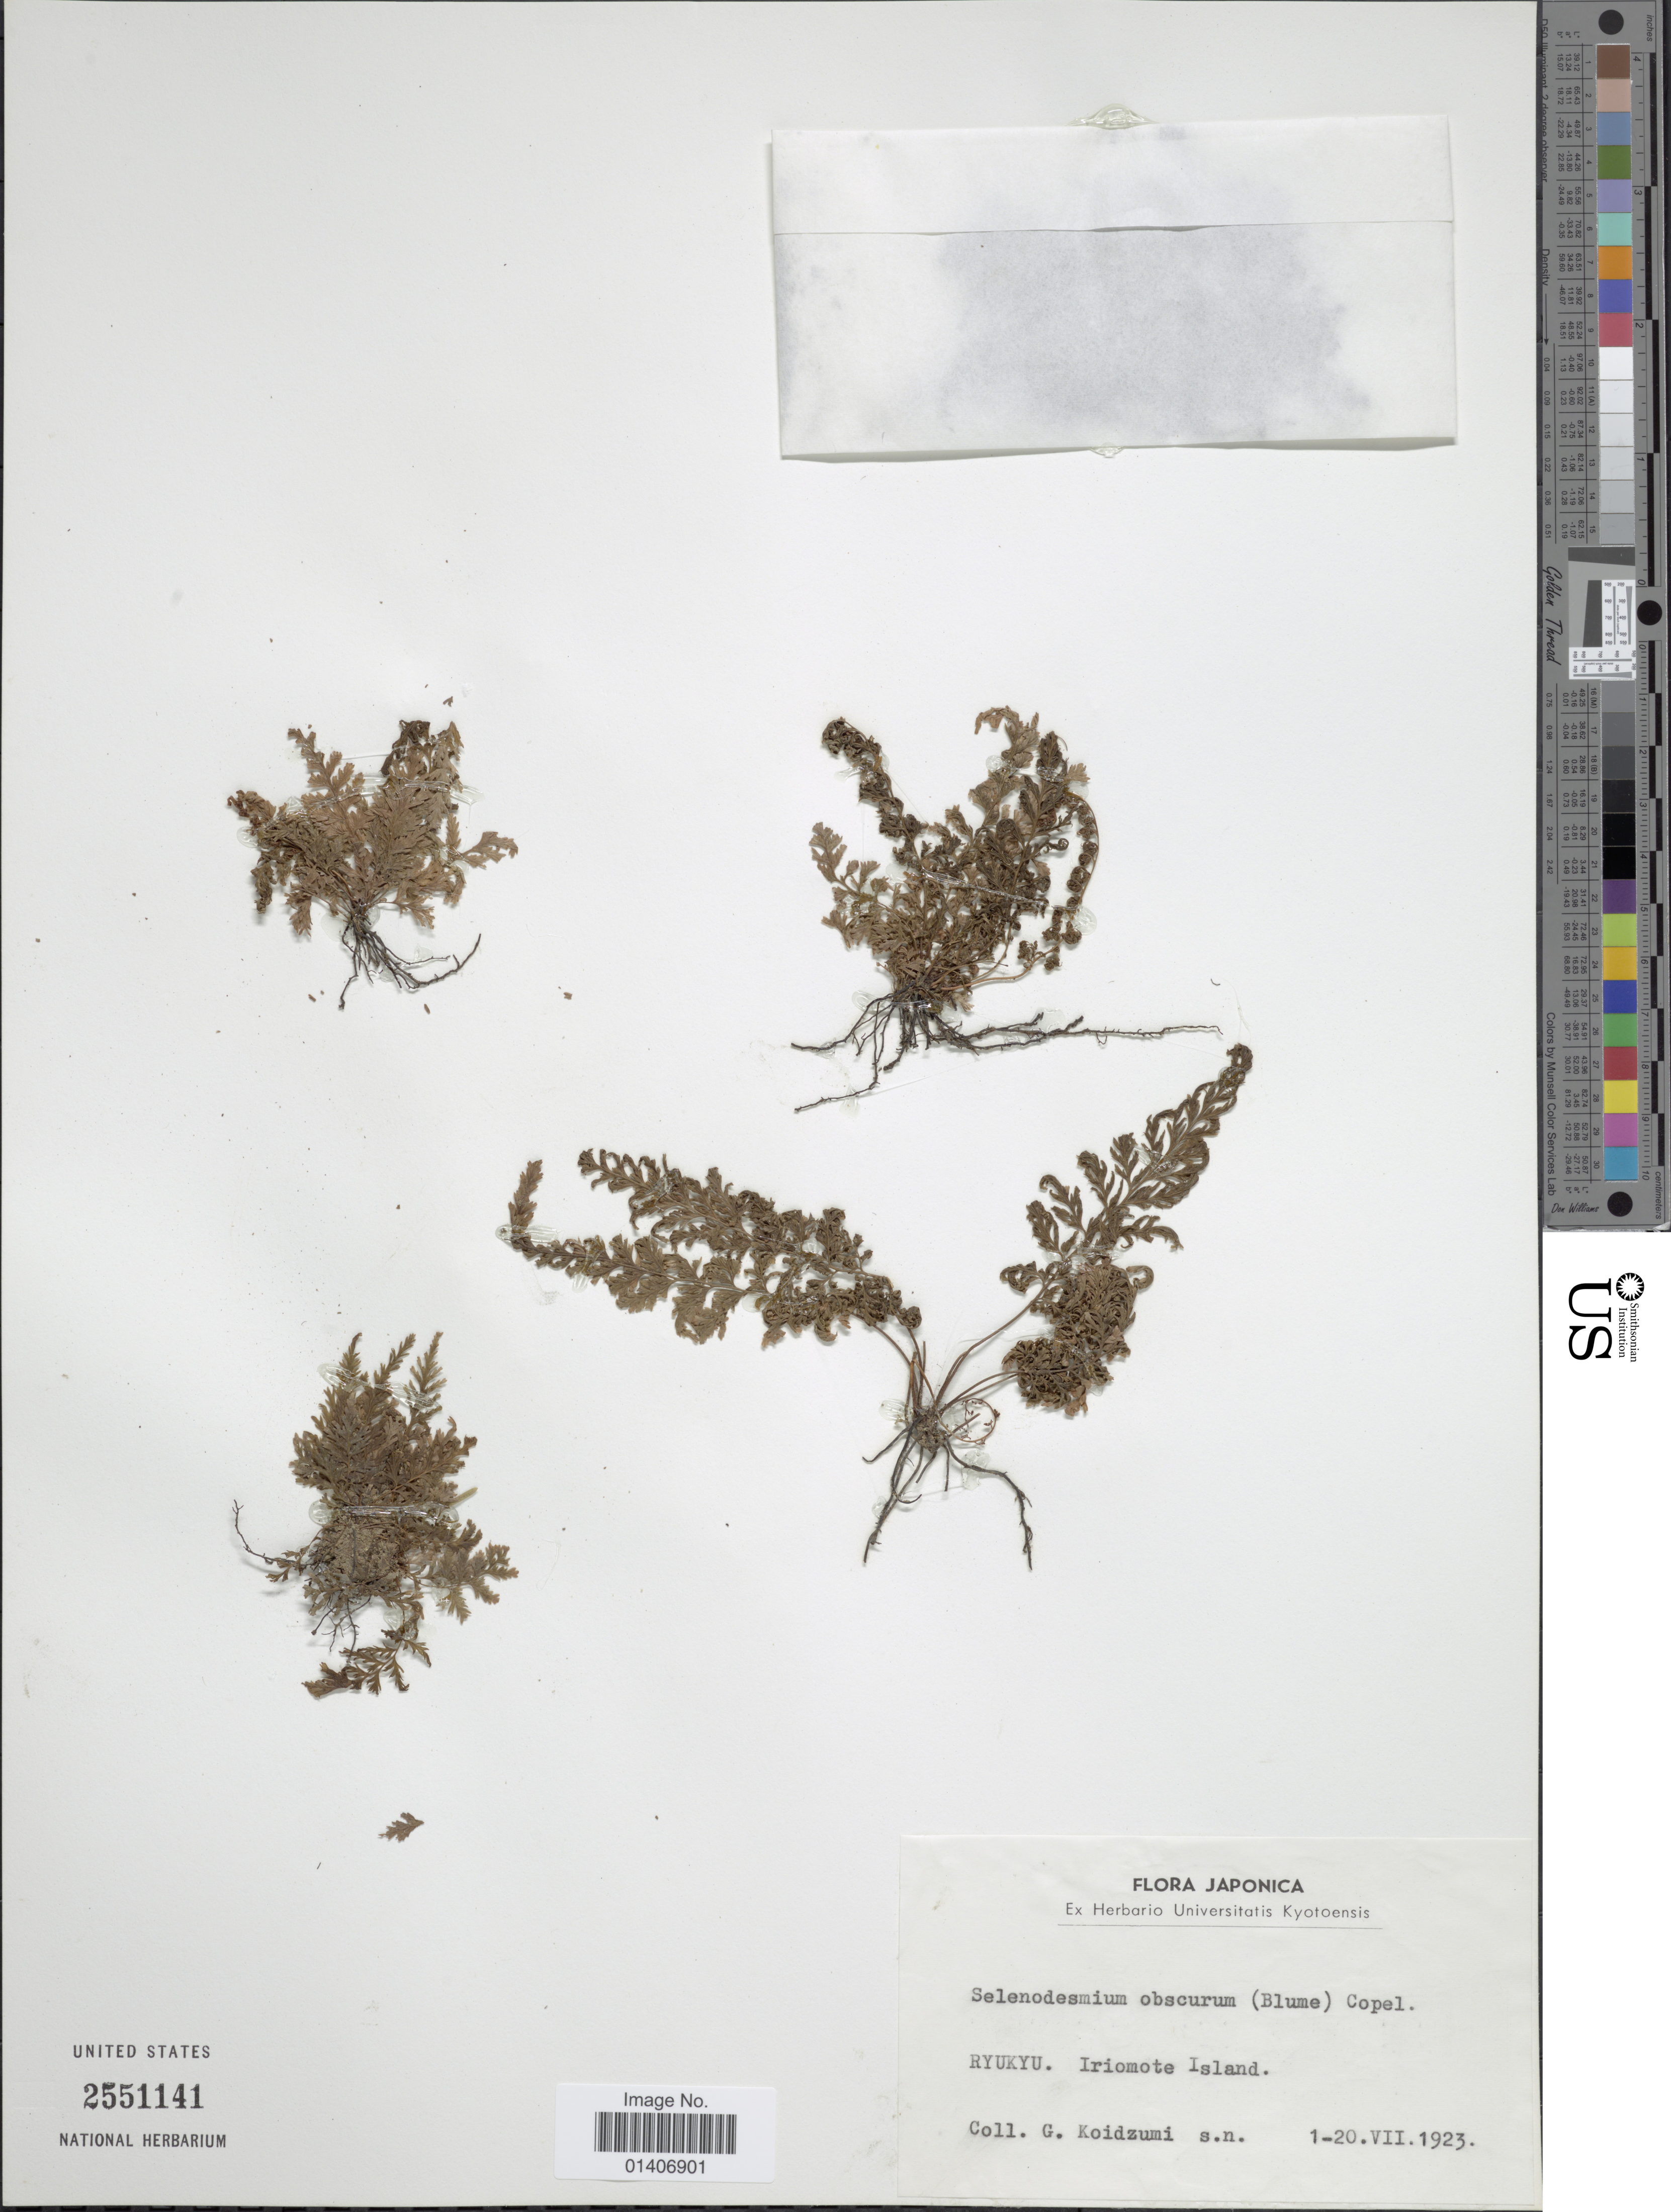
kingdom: Plantae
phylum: Tracheophyta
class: Polypodiopsida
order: Hymenophyllales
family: Hymenophyllaceae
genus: Abrodictyum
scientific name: Abrodictyum obscurum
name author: (Blume) Ebihara & K. Iwats.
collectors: G. Koidzumi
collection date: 1923-07-01/1923-07-20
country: Japan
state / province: Okinawa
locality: Ryukyu, Iriomote Island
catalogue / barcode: US 2551141